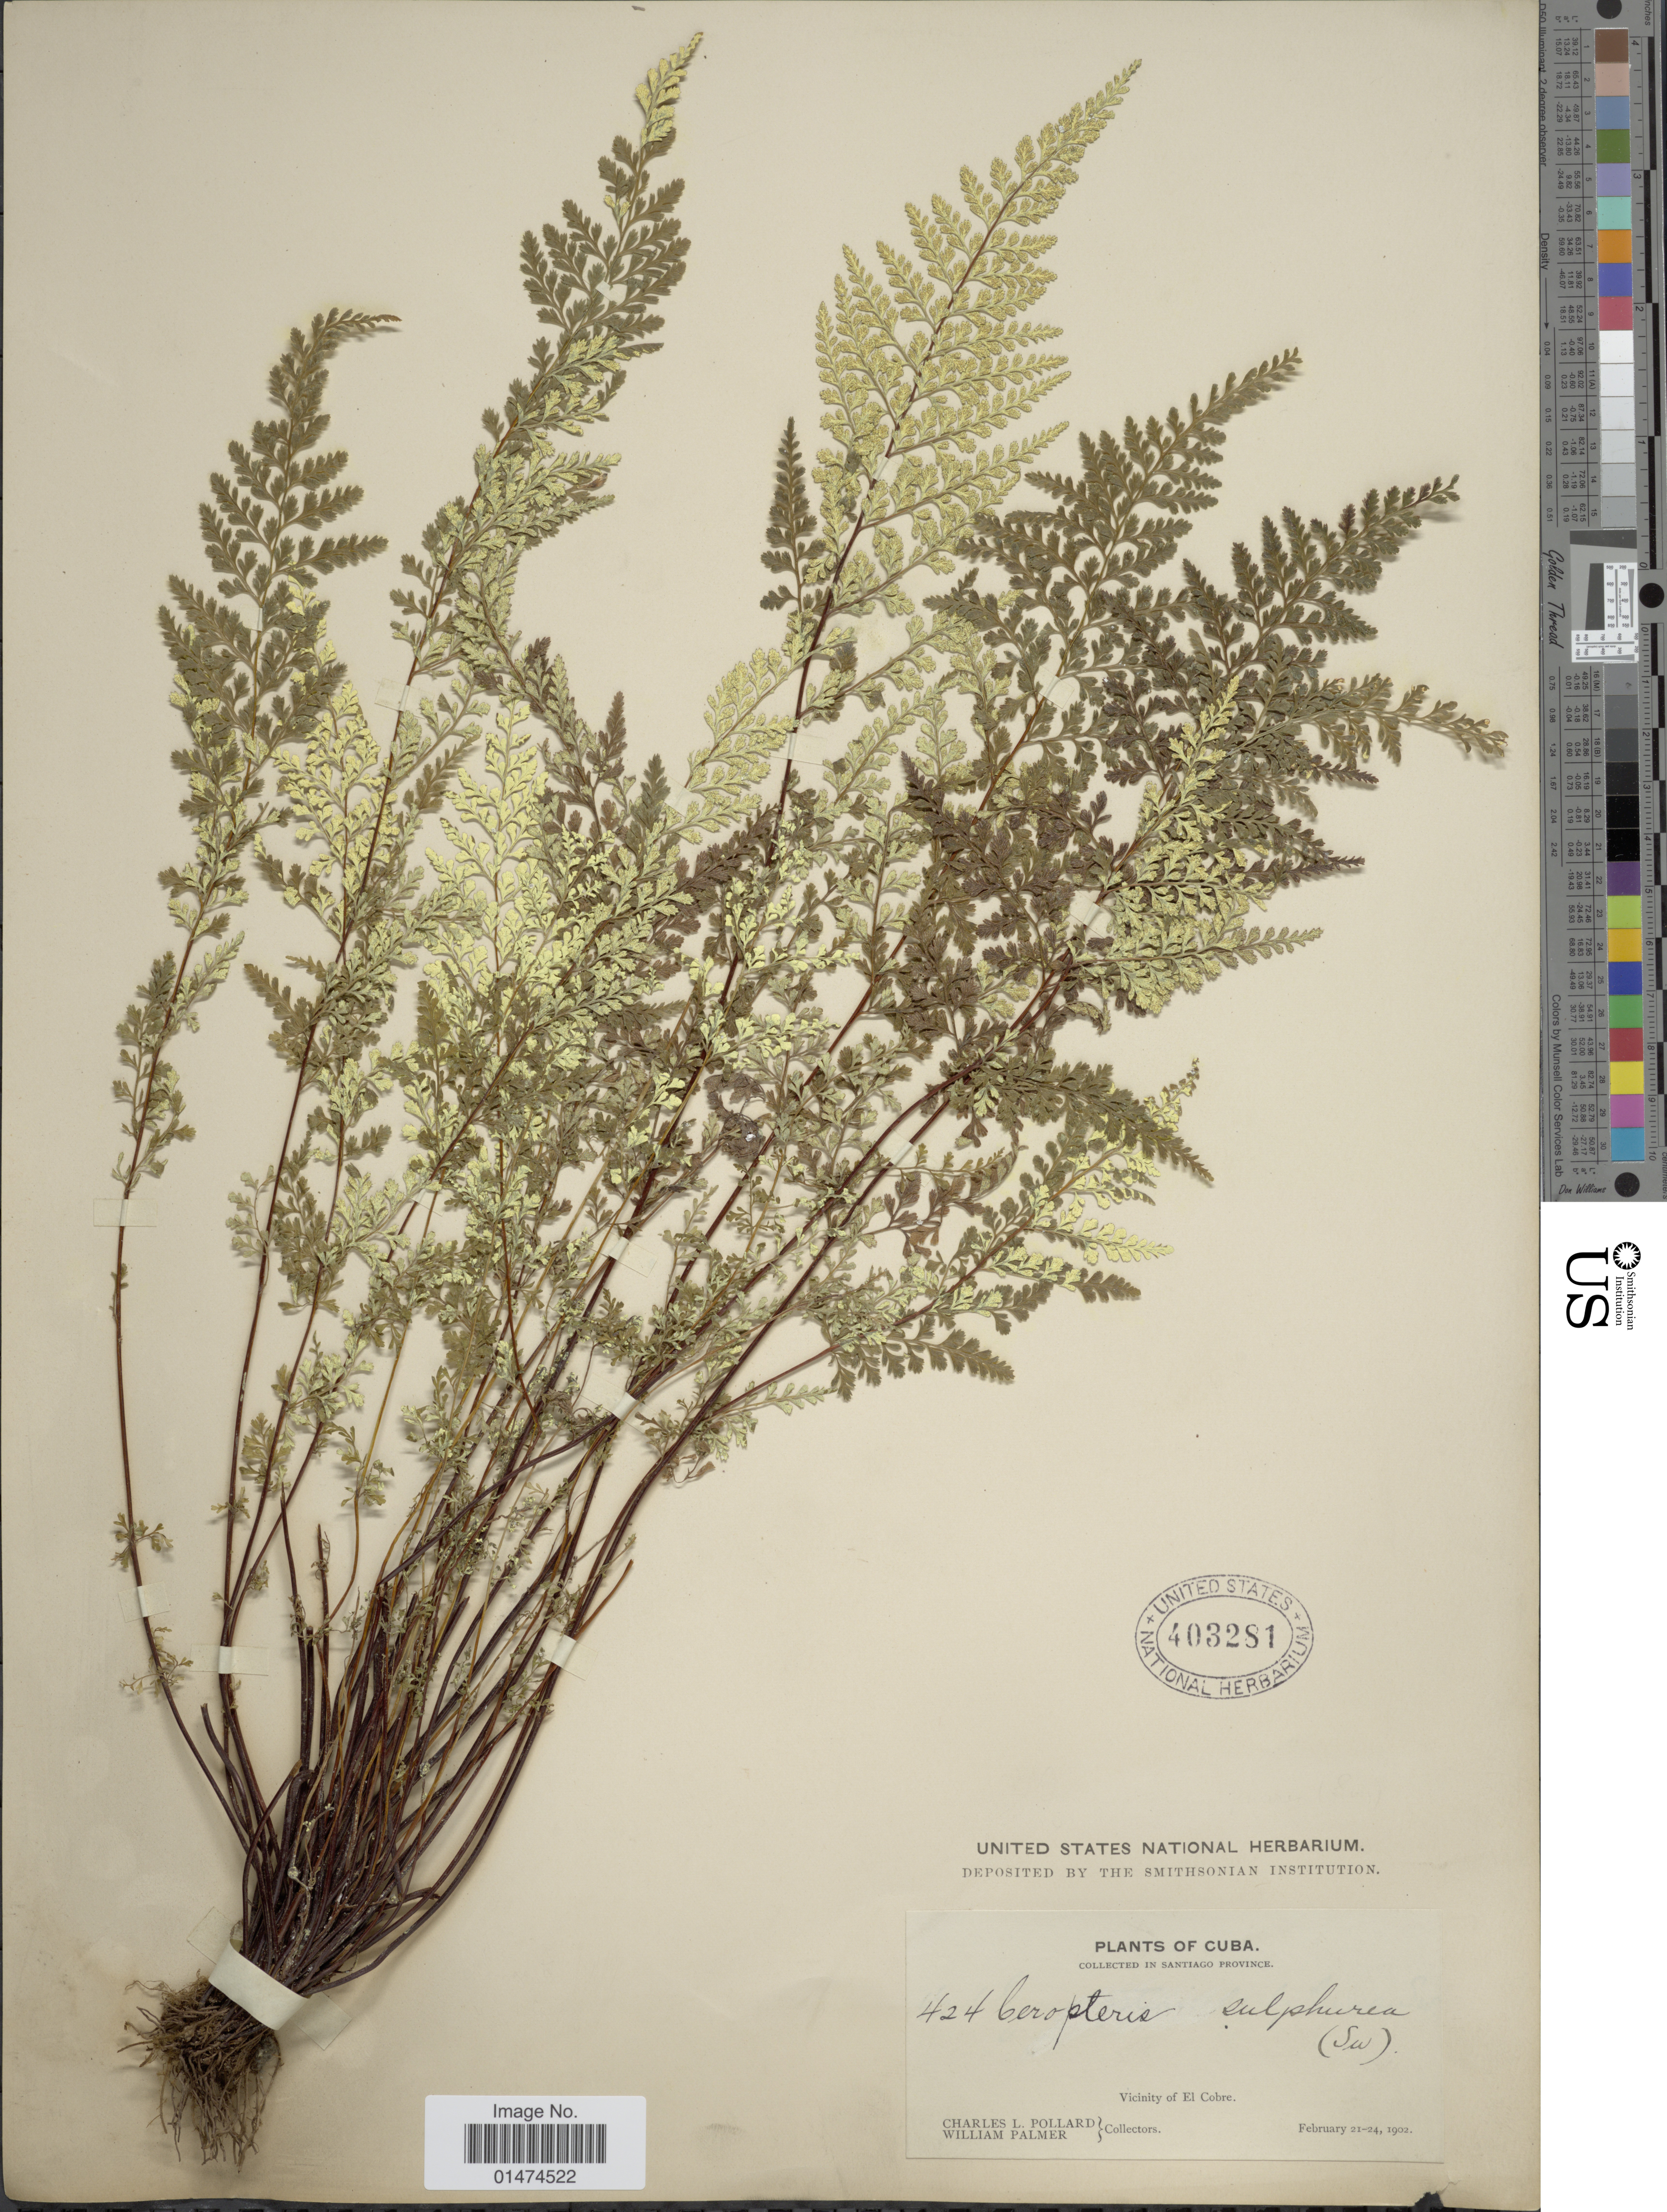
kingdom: Plantae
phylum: Tracheophyta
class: Polypodiopsida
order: Polypodiales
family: Pteridaceae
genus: Pityrogramma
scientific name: Pityrogramma sulphurea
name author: (Sw.) Maxon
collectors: C. L. Pollard & W. Palmer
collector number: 424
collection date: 1902-02-21/1902-02-24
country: Cuba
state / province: Santiago de Cuba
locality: Vicinity of El Cobre.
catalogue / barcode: US 403281